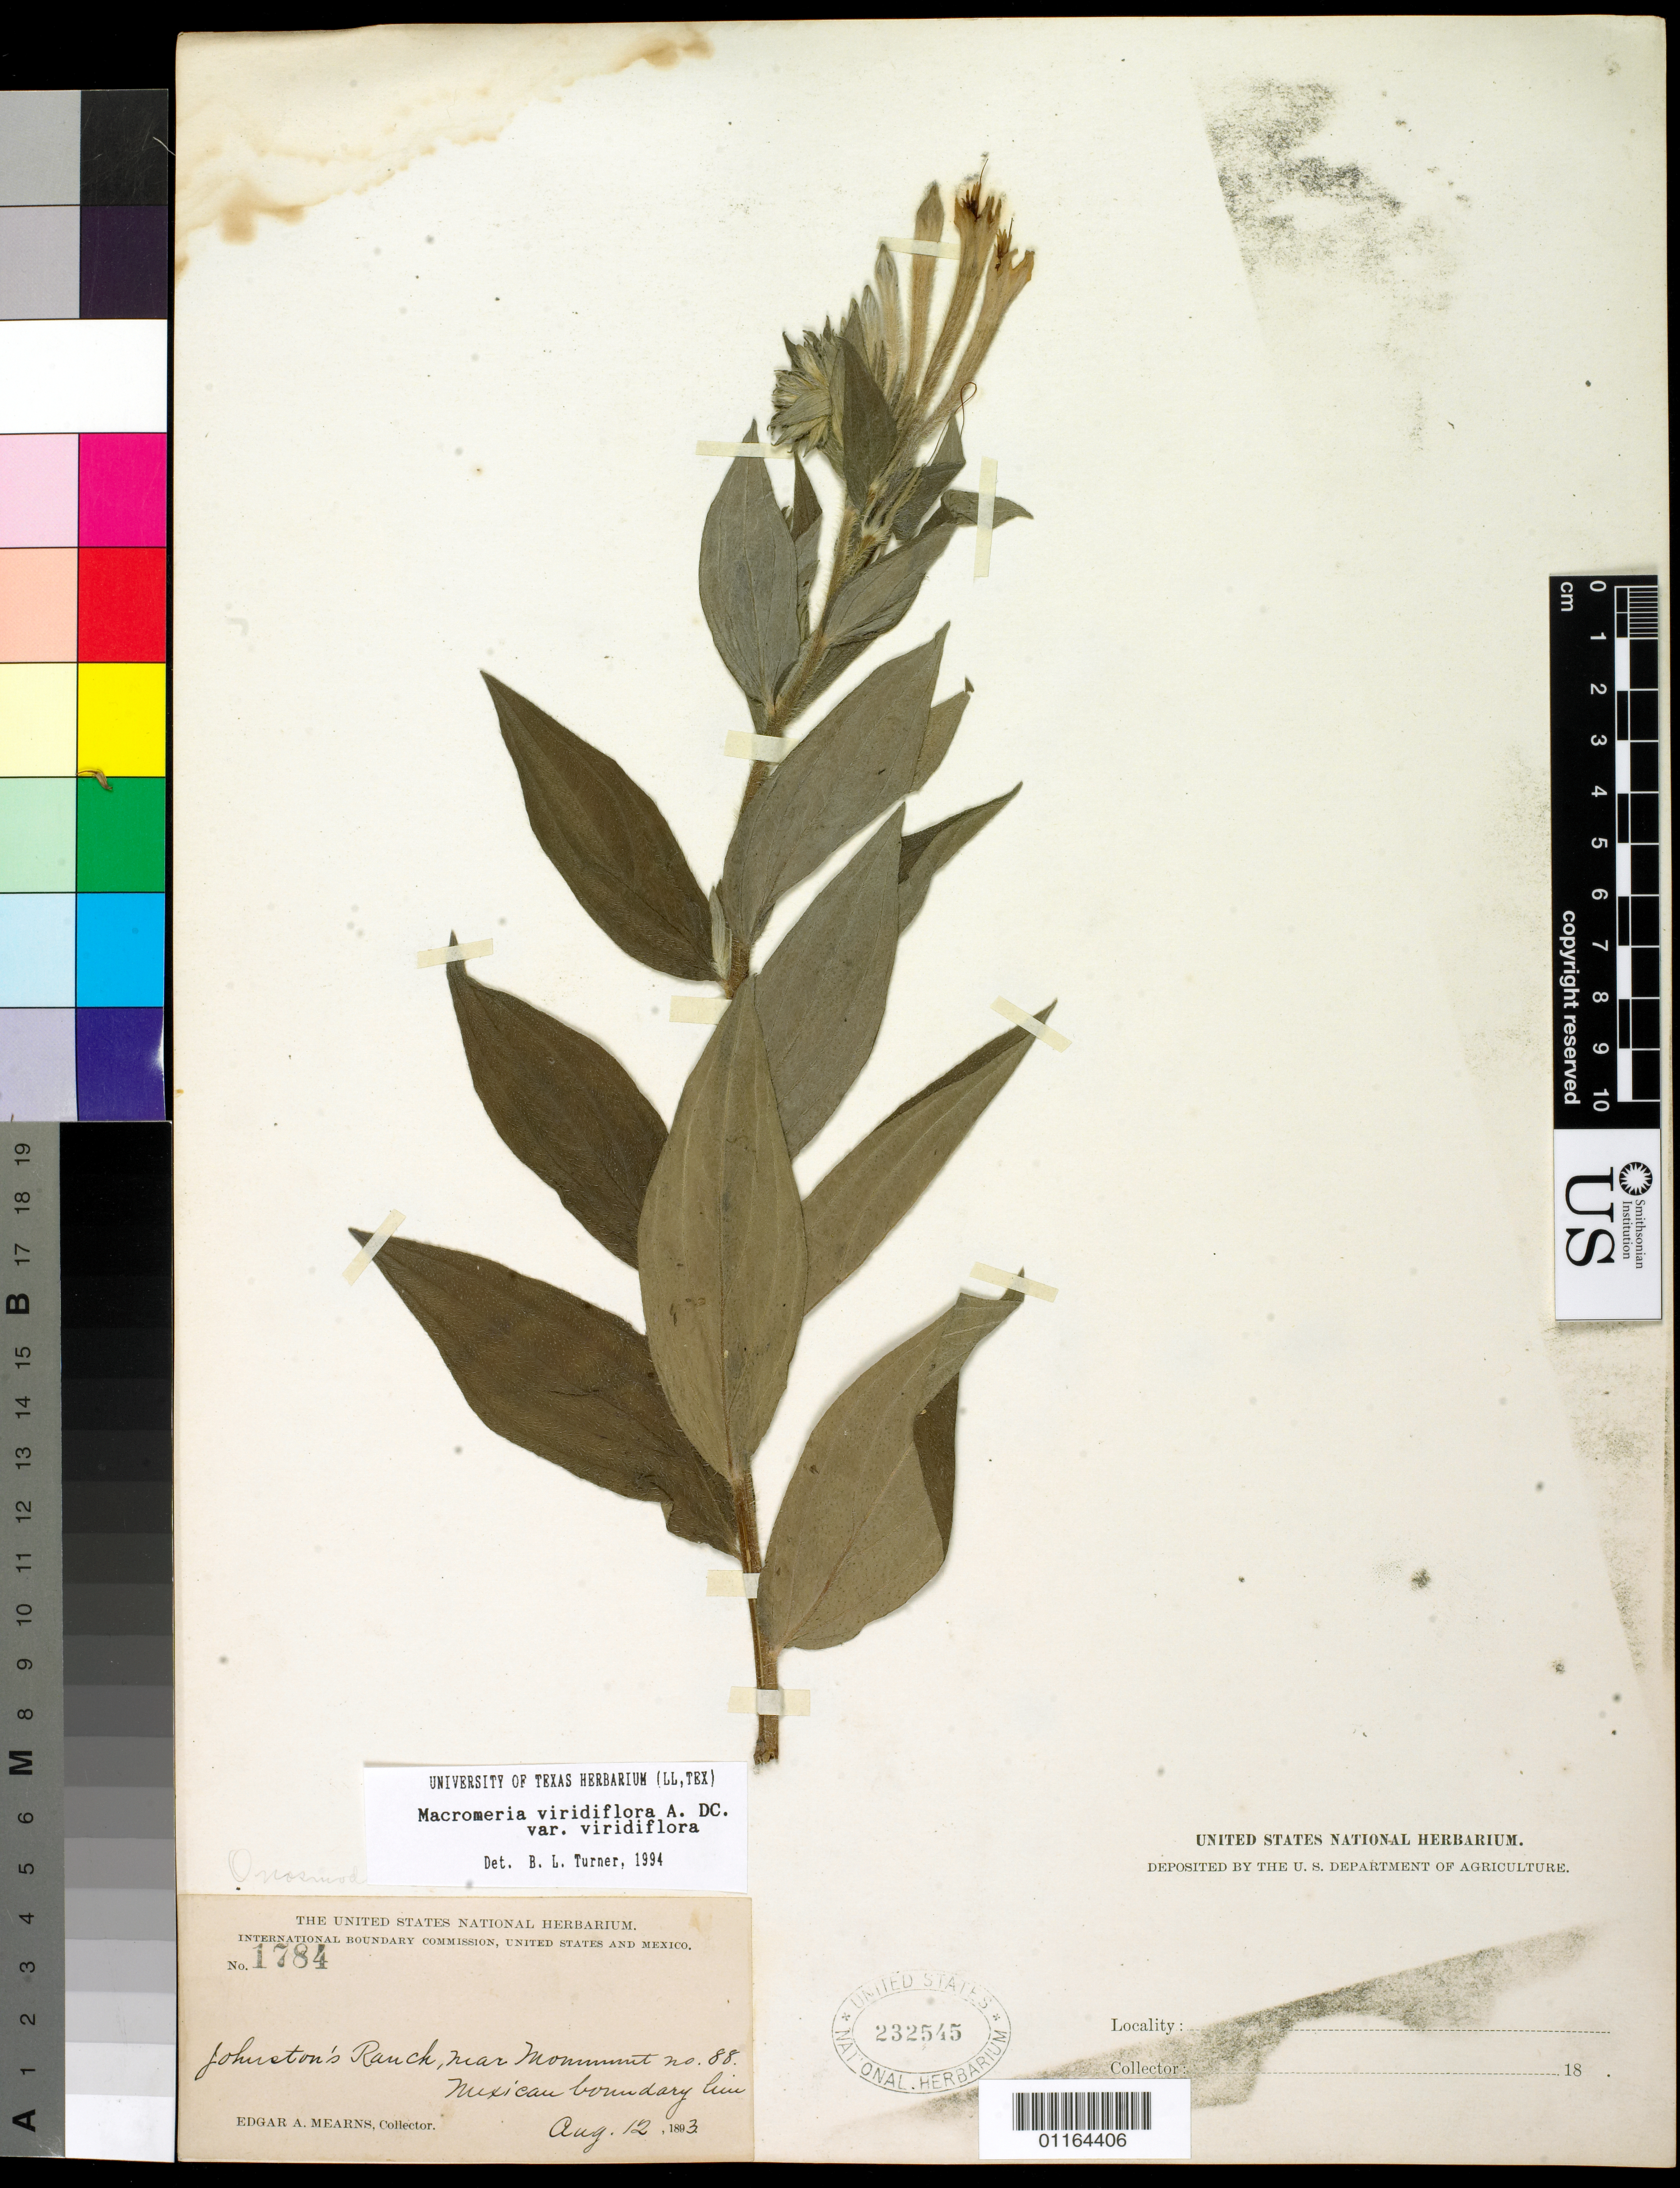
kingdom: Plantae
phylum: Tracheophyta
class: Magnoliopsida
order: Boraginales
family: Boraginaceae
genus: Macromeria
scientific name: Macromeria viridiflora var. viridiflora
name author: DC.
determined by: Turner, B.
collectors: E. A. Mearns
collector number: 1784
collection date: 1893-08-12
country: United States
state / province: Texas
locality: Johnston's Ranch, near Monument # 88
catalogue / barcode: US 232545